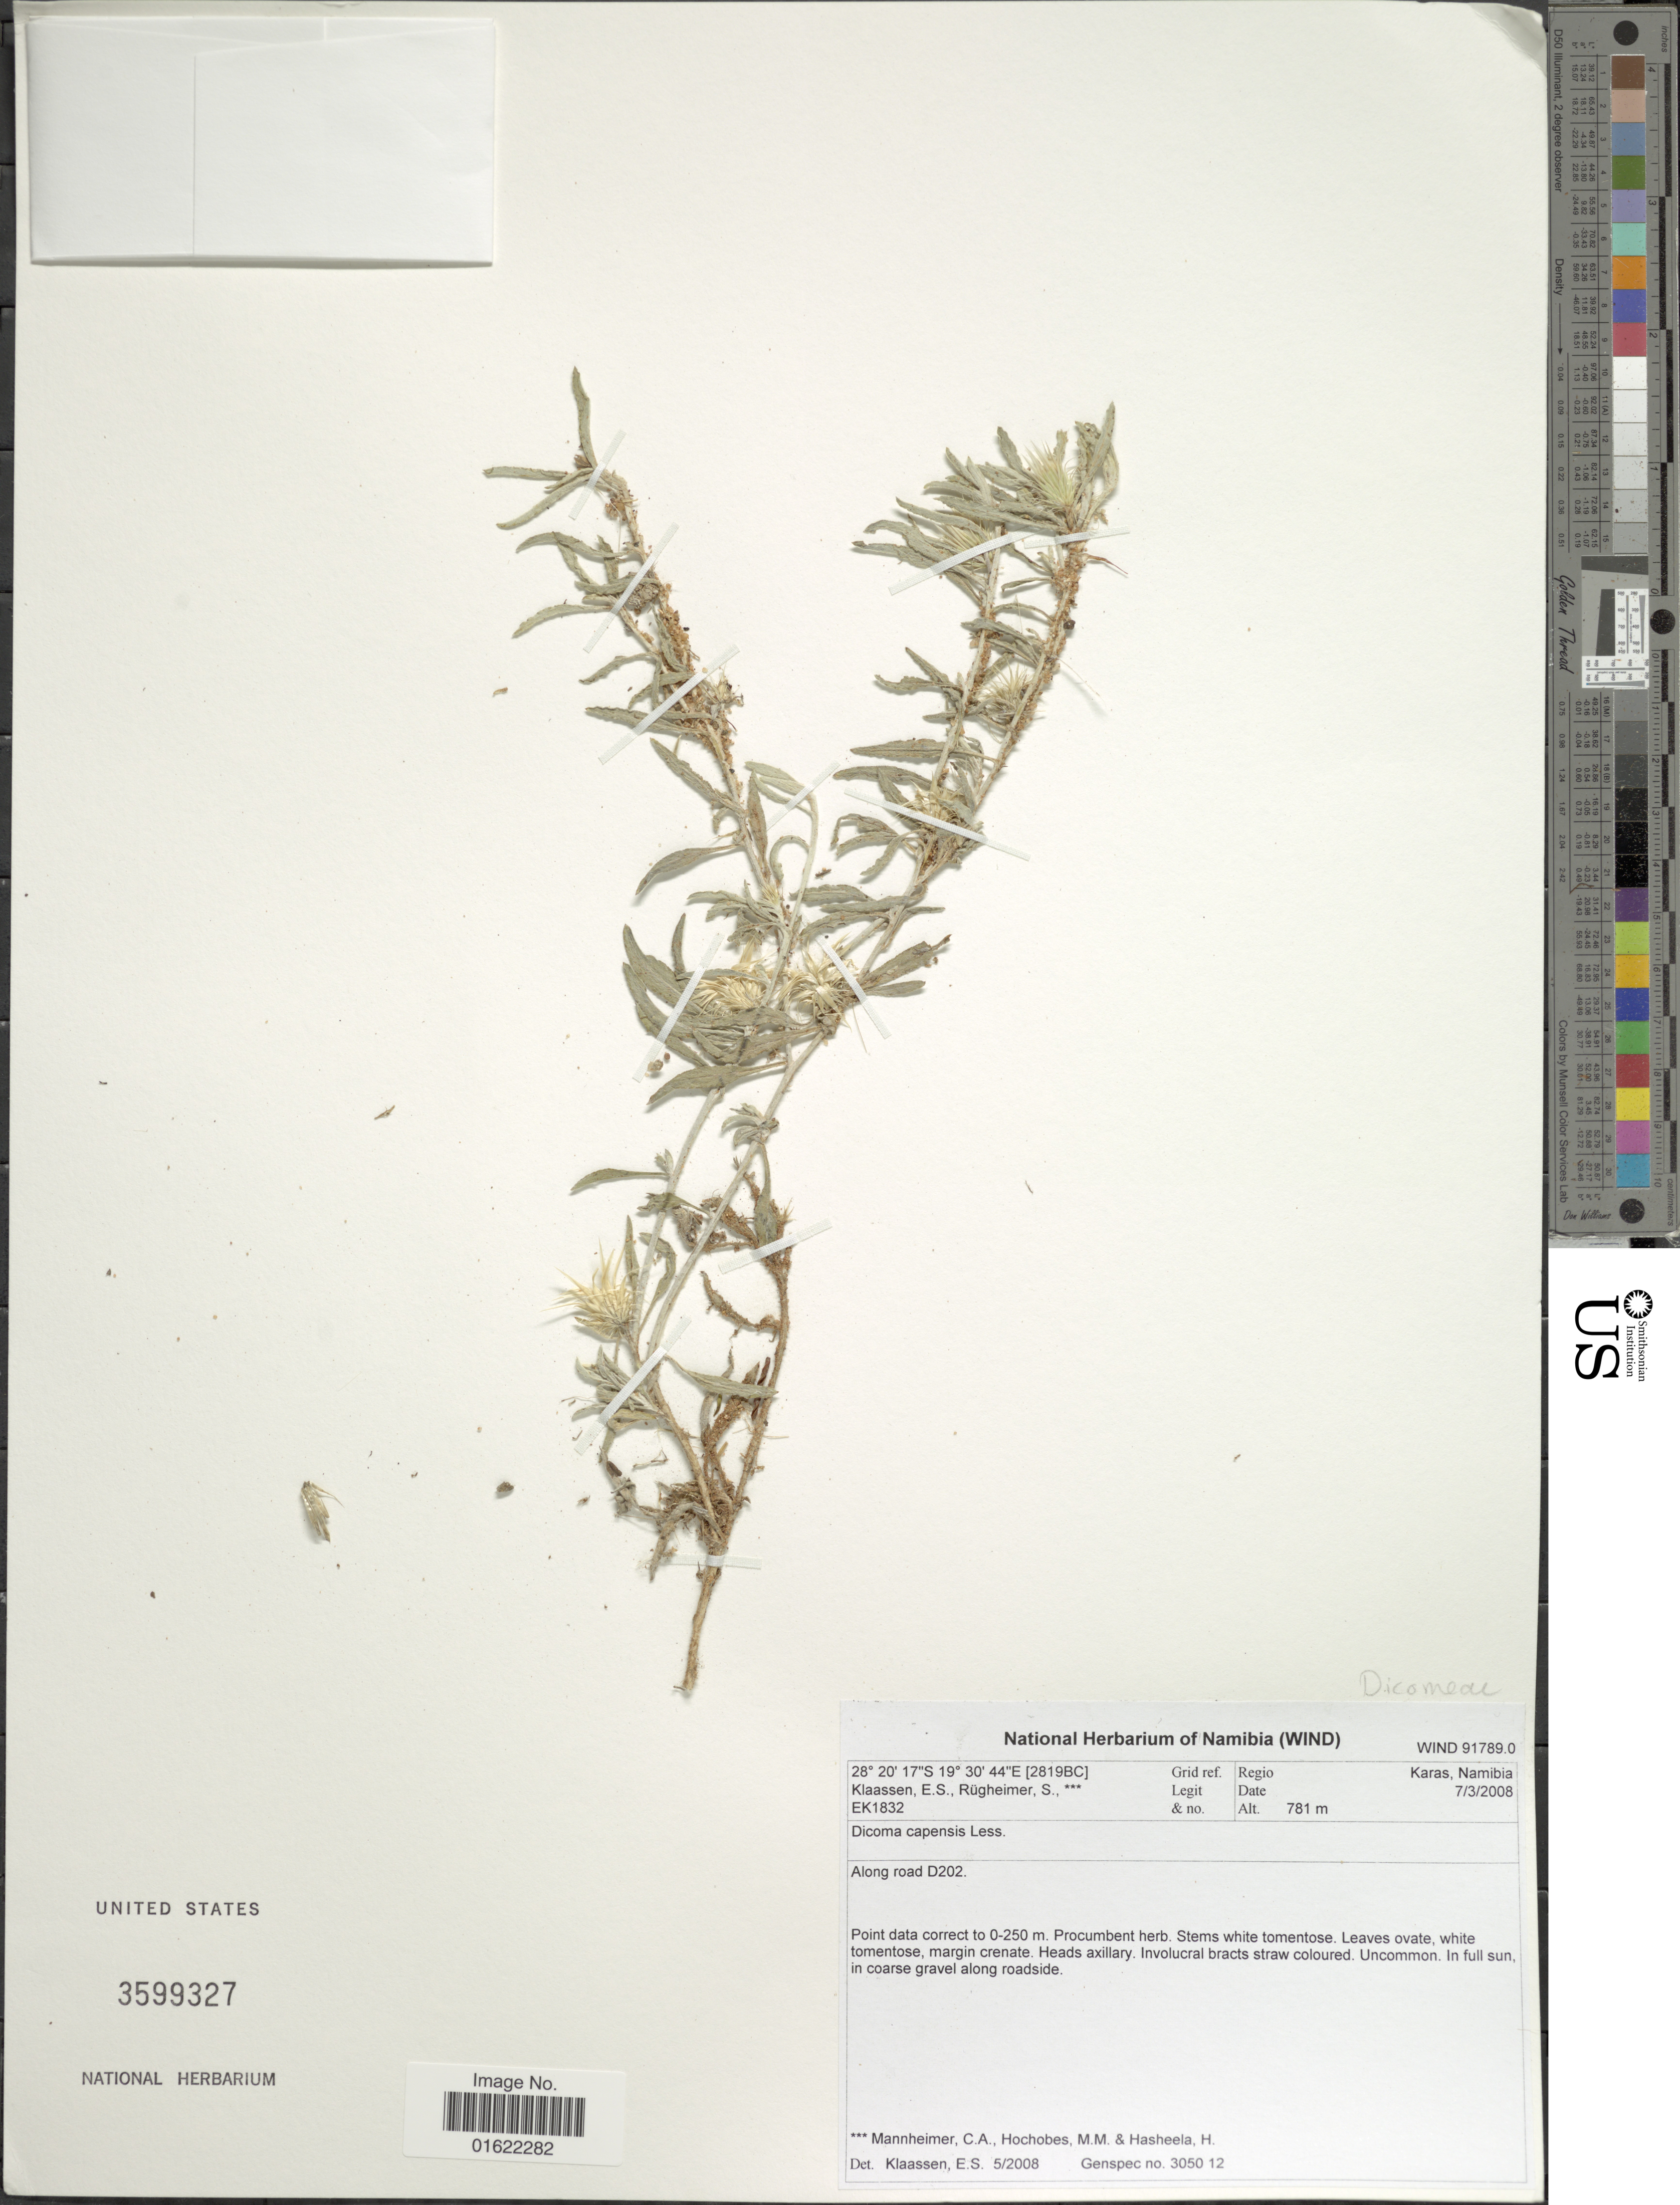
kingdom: Plantae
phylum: Tracheophyta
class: Magnoliopsida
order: Asterales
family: Asteraceae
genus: Dicoma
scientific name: Dicoma capensis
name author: Less.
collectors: E. S. Klaassen & S. Rugheimer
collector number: EK1832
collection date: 2008-03-07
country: Namibia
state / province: Karas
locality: Along road D202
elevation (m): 781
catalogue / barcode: US 3599327